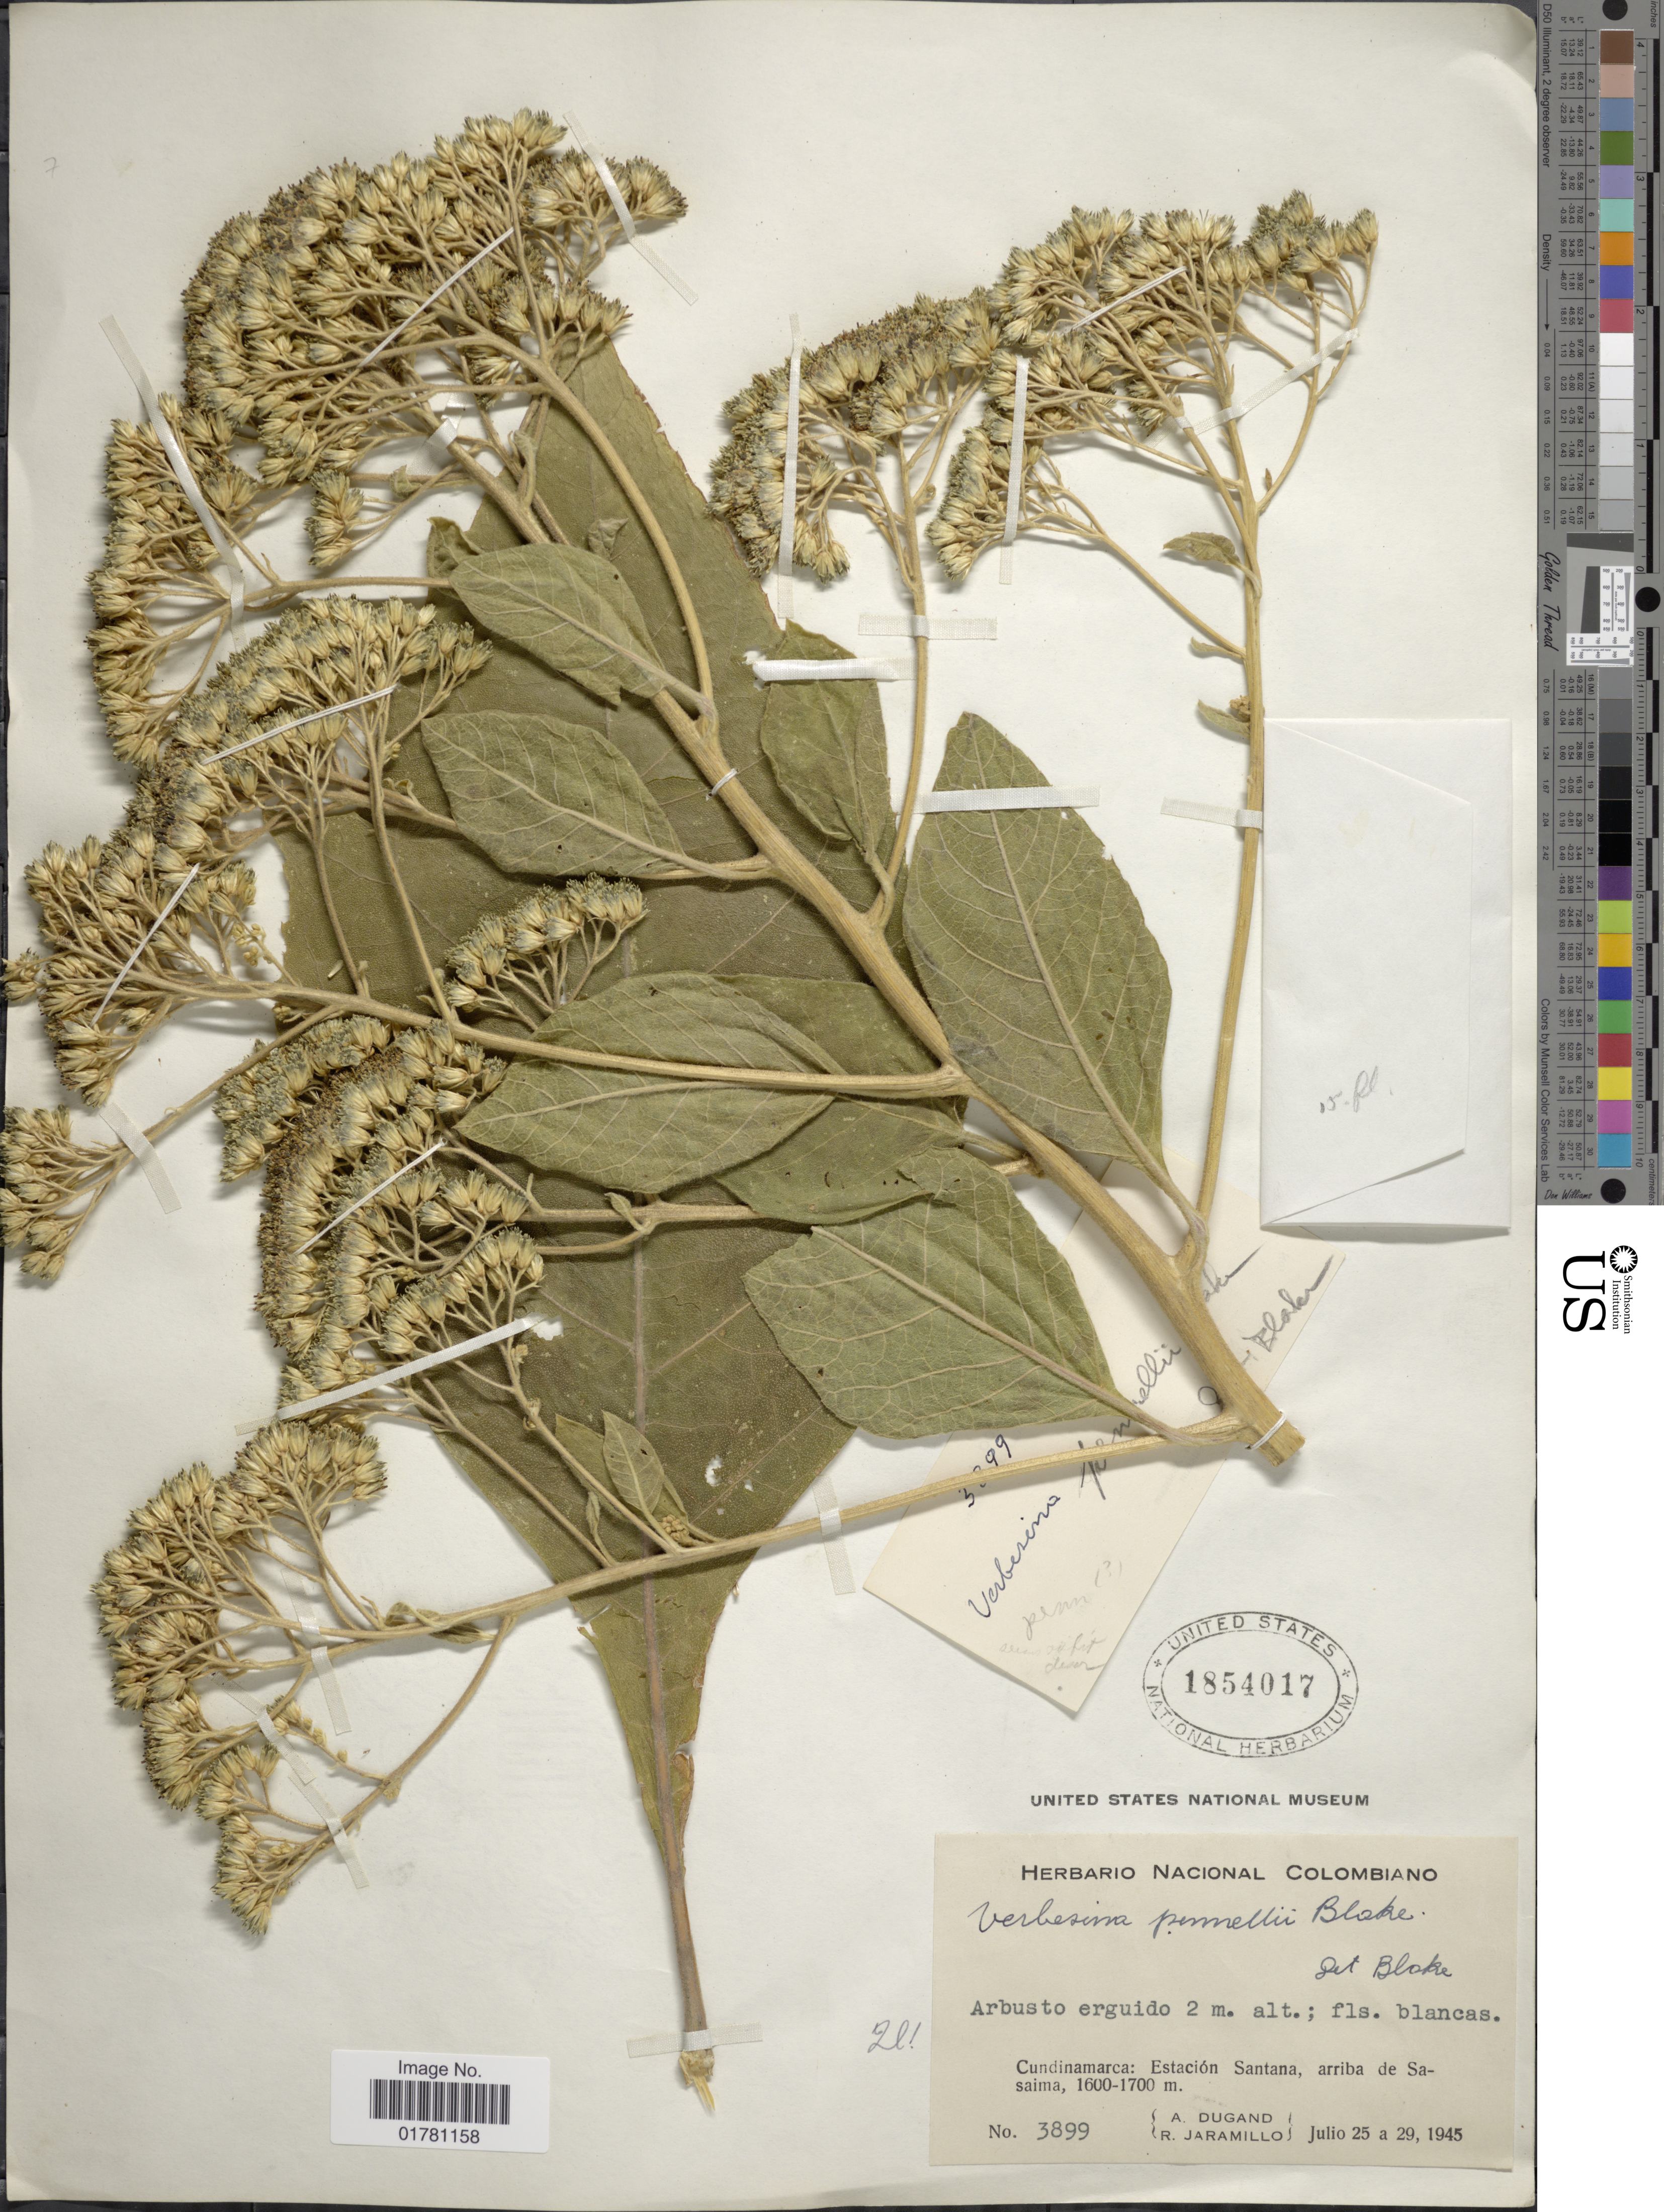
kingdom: Plantae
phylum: Tracheophyta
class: Magnoliopsida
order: Asterales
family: Asteraceae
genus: Verbesina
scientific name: Verbesina pennellii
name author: S.F. Blake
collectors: A. Dugand & R. Jaramillo M.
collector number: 3899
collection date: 1945-07-25/1945-07-29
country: Colombia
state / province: Cundinamarca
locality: Estación Santana, arriba de Sasaima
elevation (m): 1600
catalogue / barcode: US 1854017